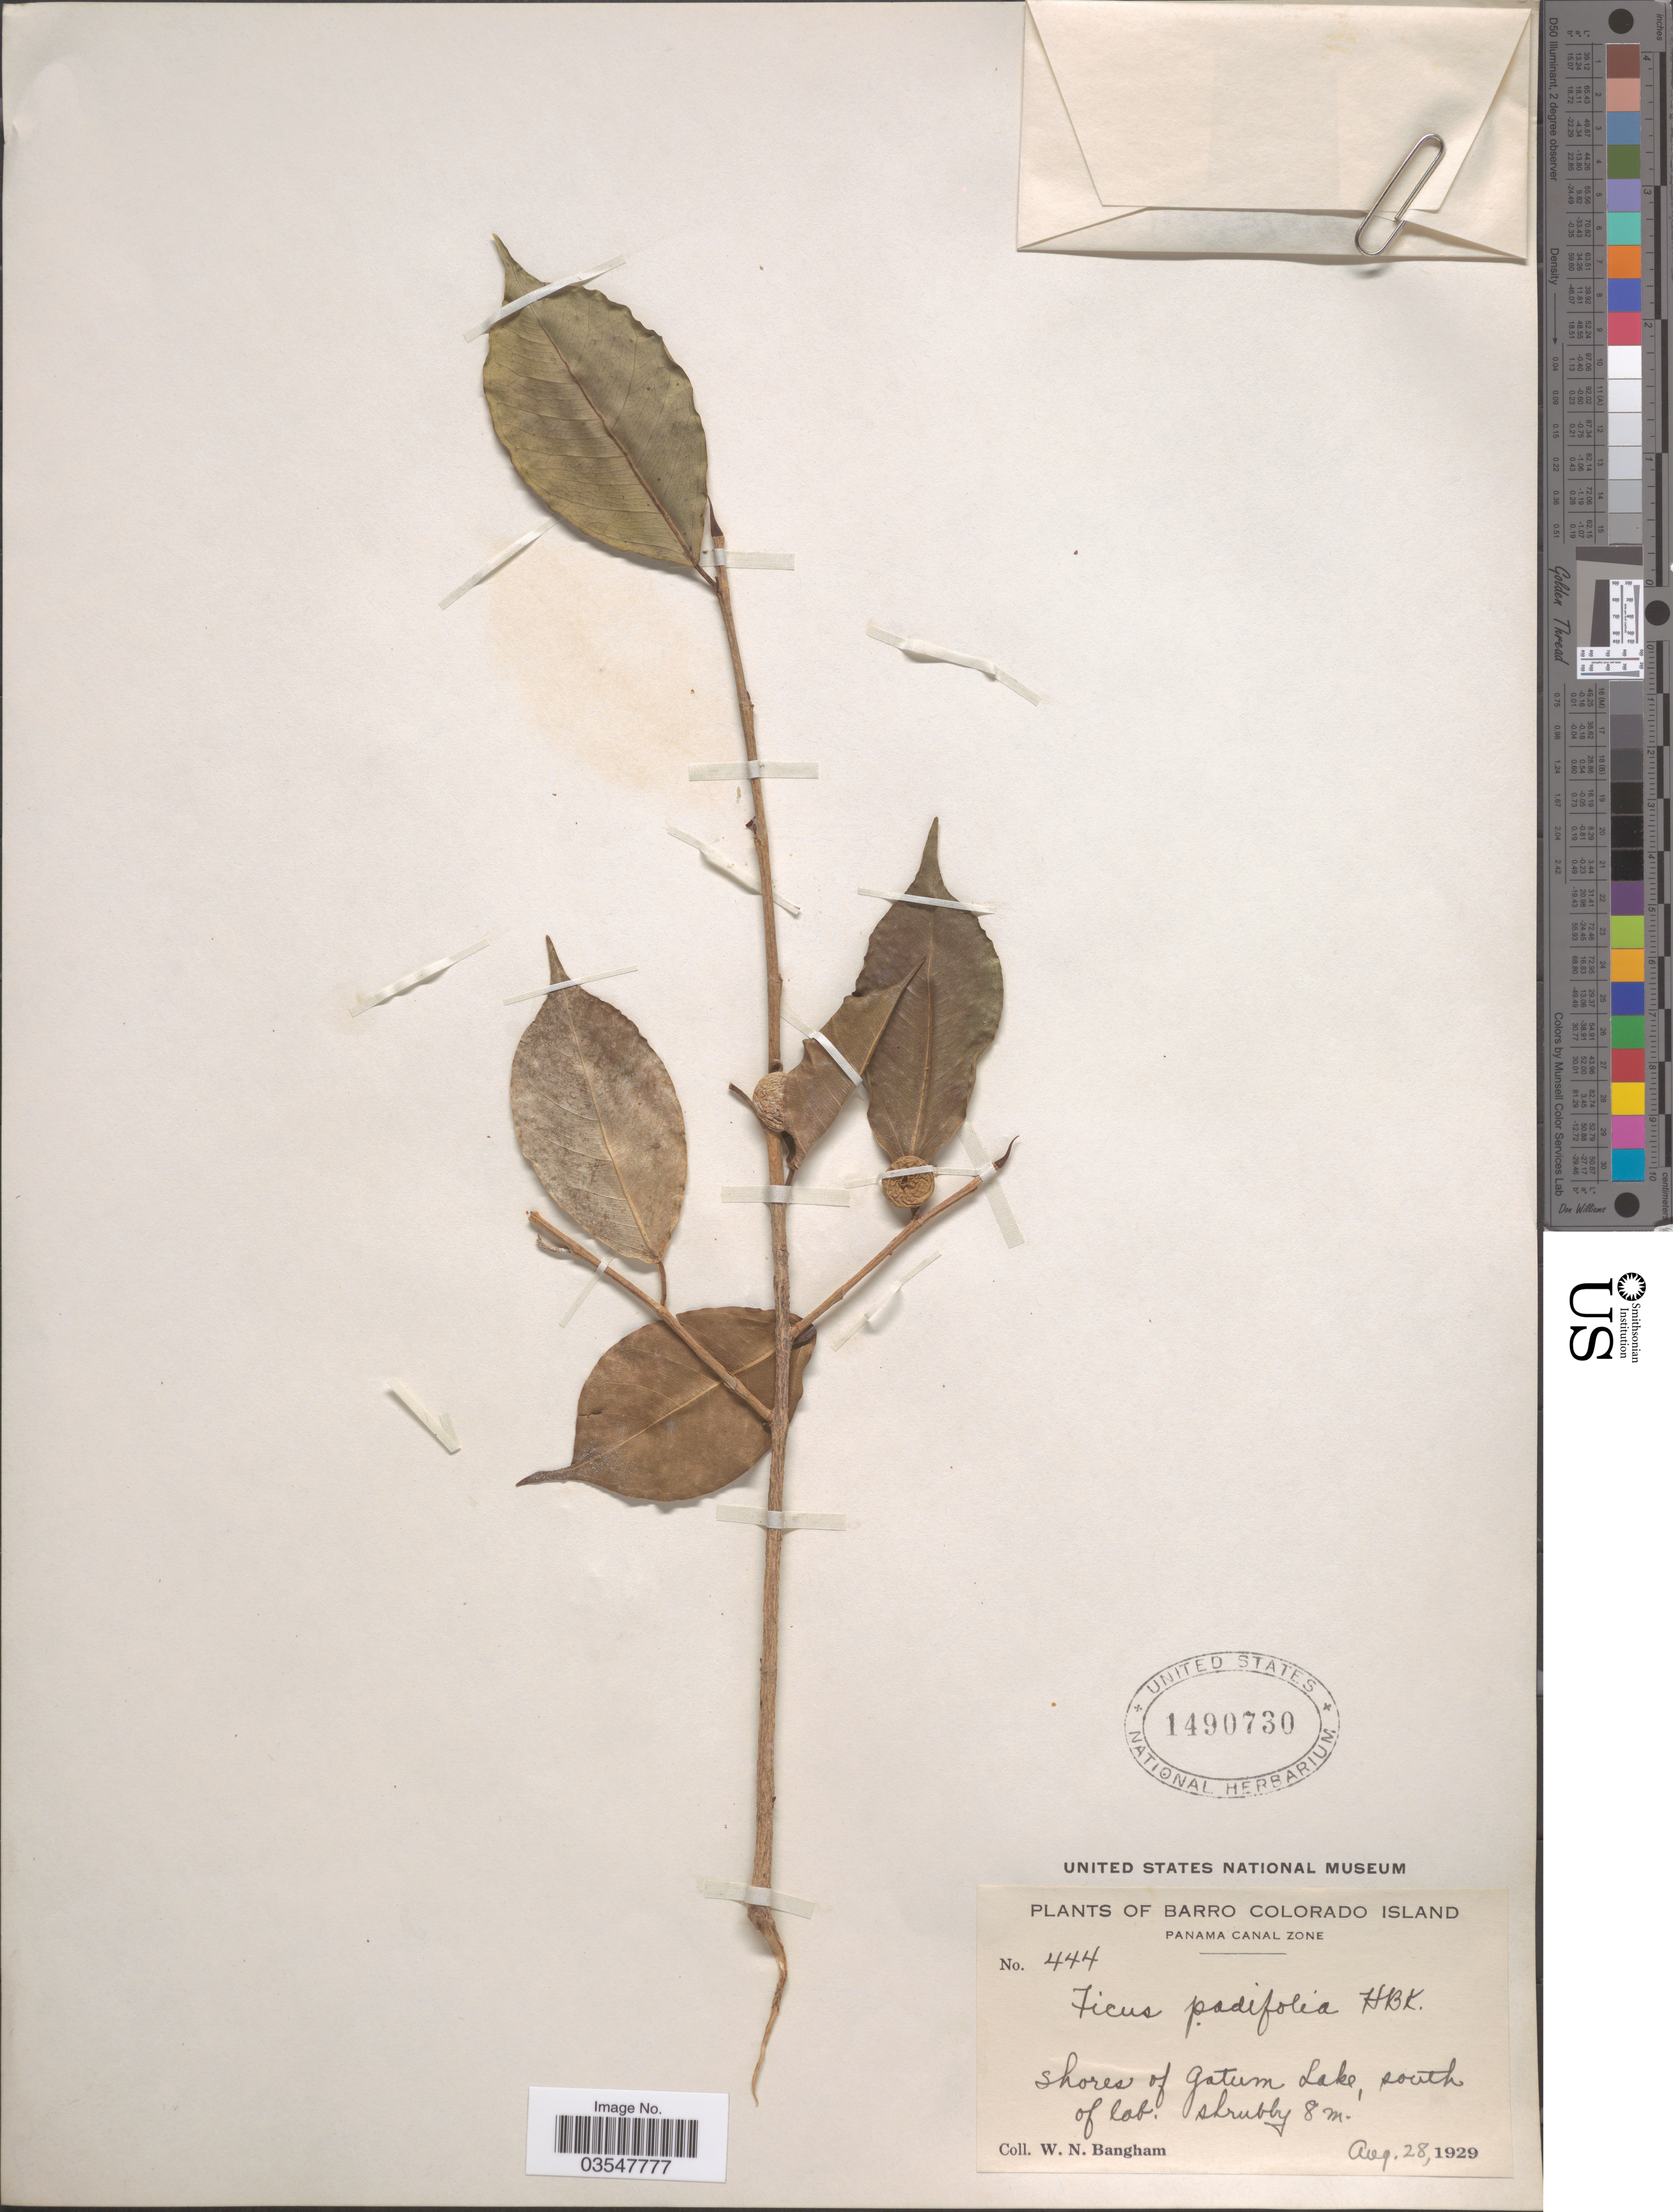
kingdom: Plantae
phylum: Tracheophyta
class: Magnoliopsida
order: Rosales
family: Moraceae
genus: Ficus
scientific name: Ficus pertusa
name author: L. f.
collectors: W. Bangham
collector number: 444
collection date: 1929-08-28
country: Panama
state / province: Panamá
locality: Barro Colorado Island, Panama Canal Zone. Shores of Gatum Lake, south of lab.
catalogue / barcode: US 1490730